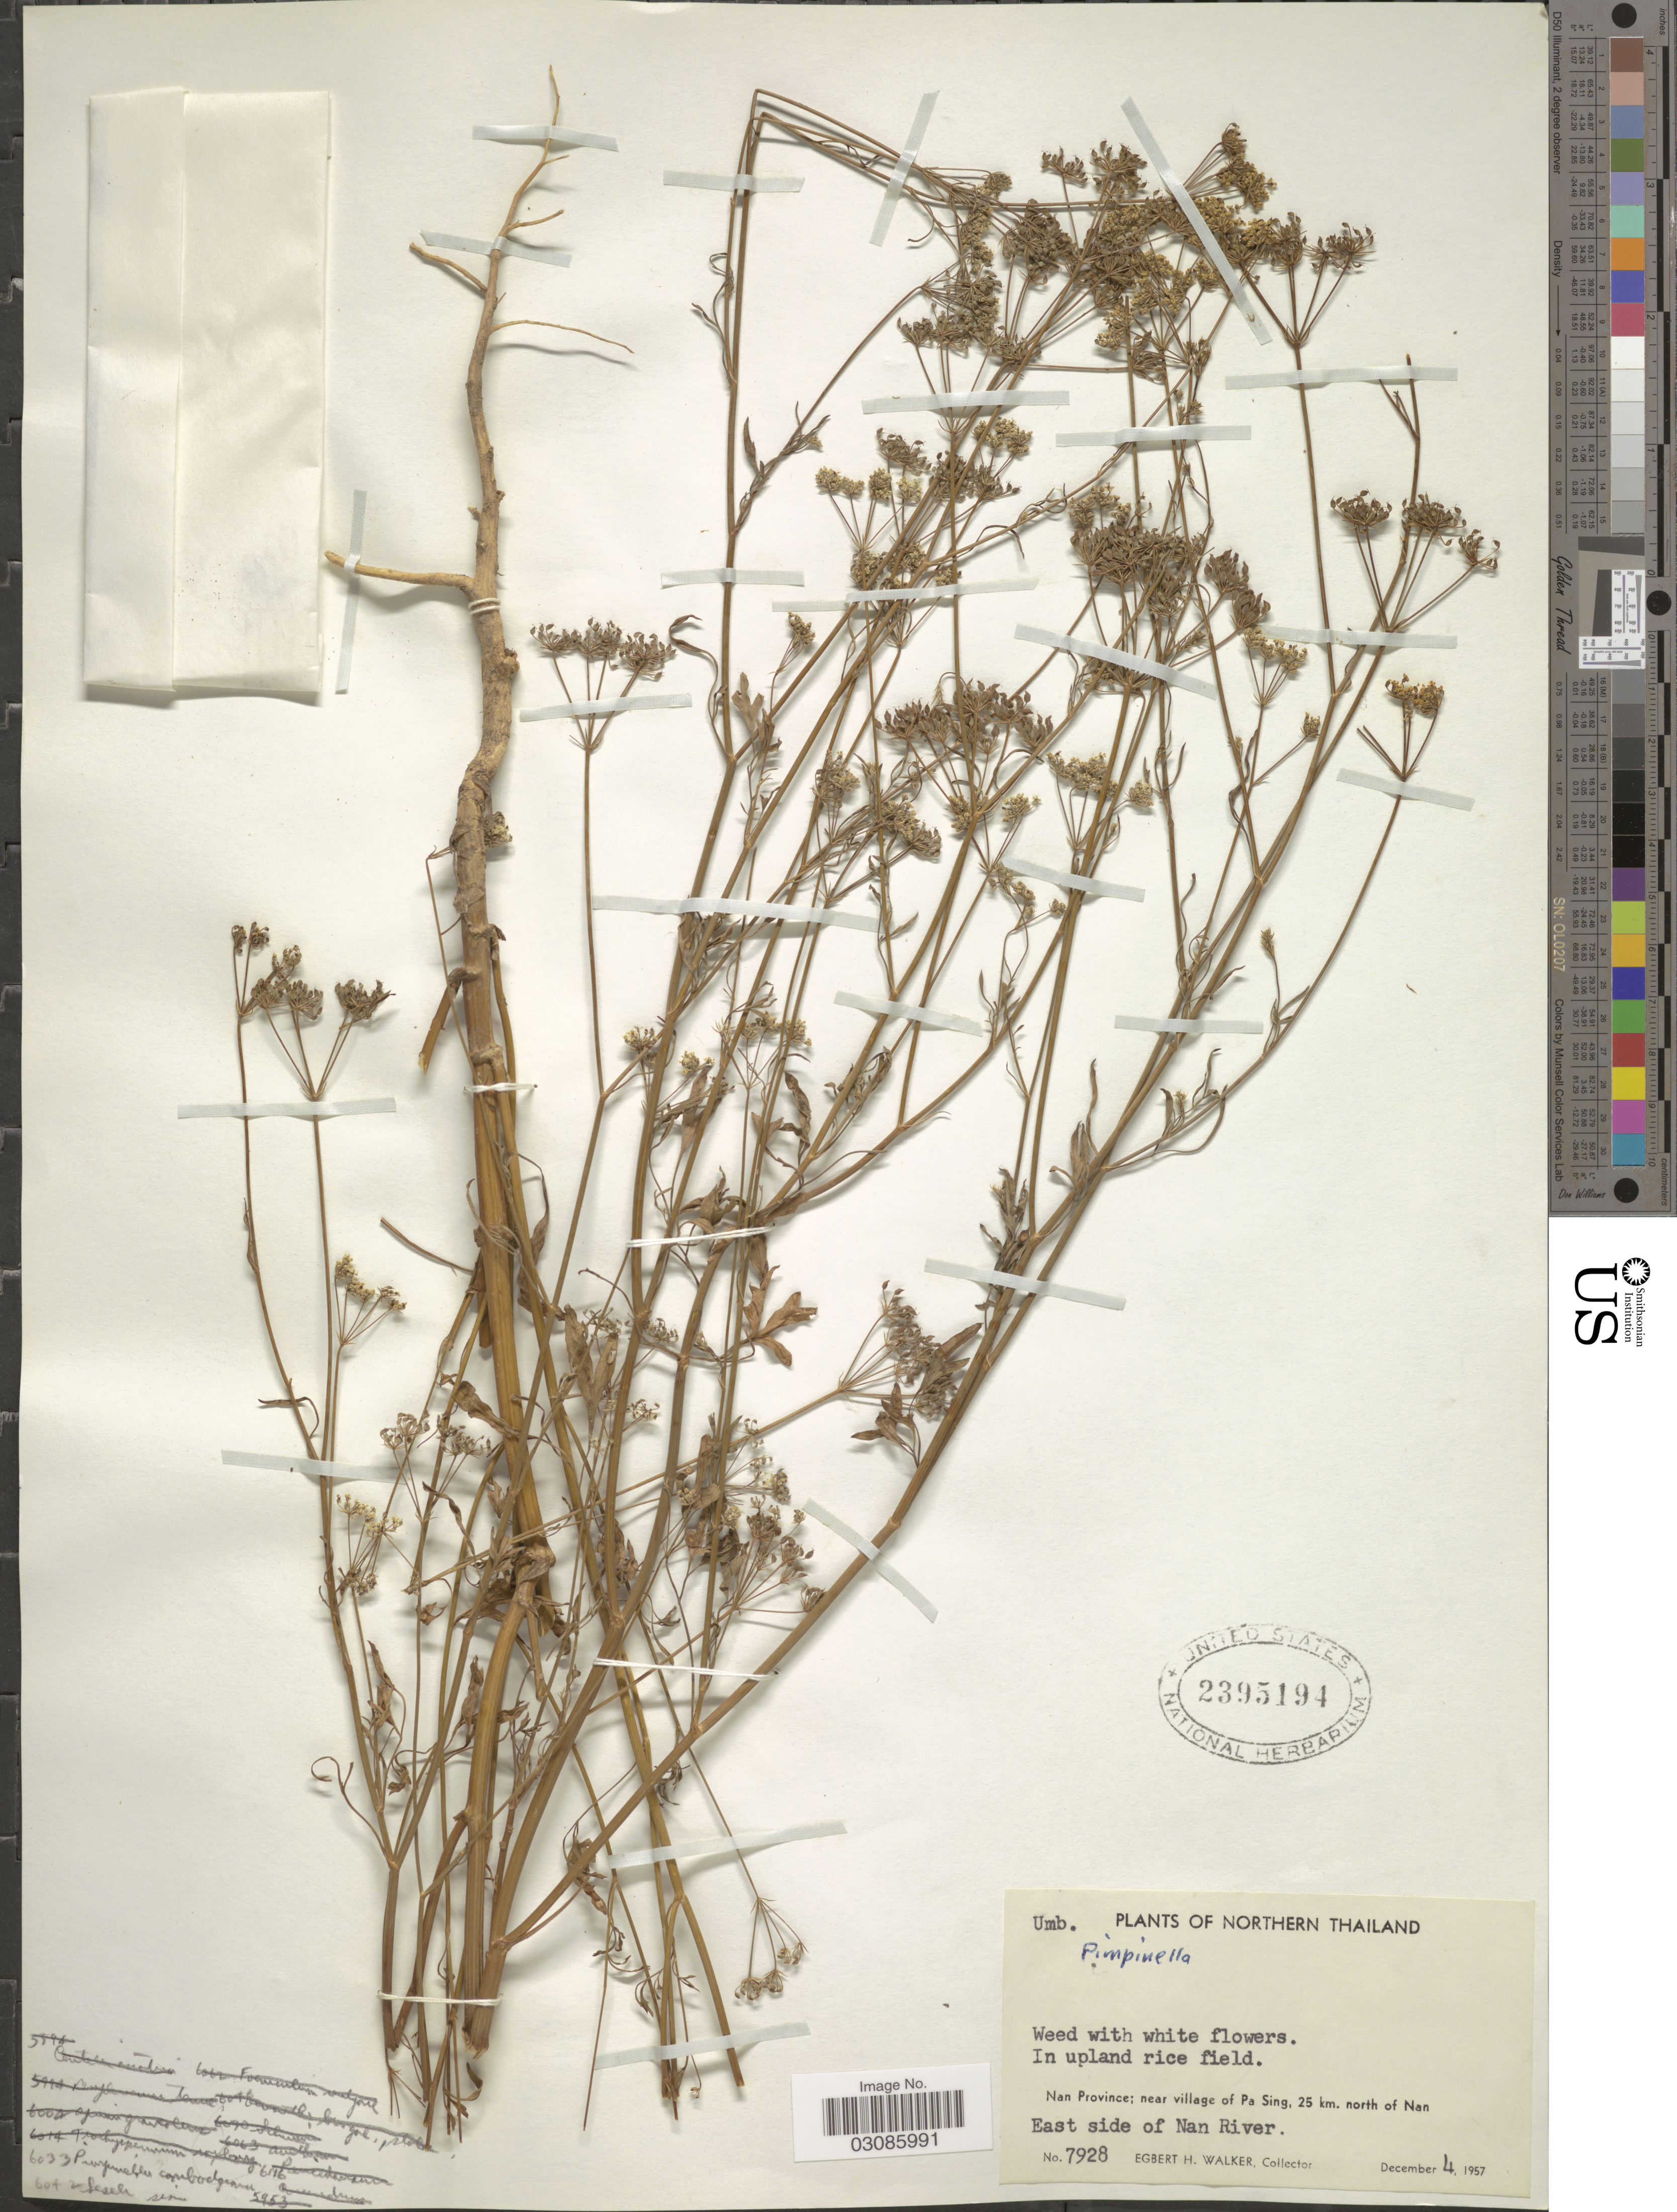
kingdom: Plantae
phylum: Tracheophyta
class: Magnoliopsida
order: Apiales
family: Apiaceae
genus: Pimpinella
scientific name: Pimpinella sp.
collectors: E. H. Walker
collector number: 7928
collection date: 1957-12-04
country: Thailand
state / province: Nan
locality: Northern Thailand, near village of Pa Sing, 25 km. north of Nan, East side of Nan River.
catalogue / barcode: US 2395194